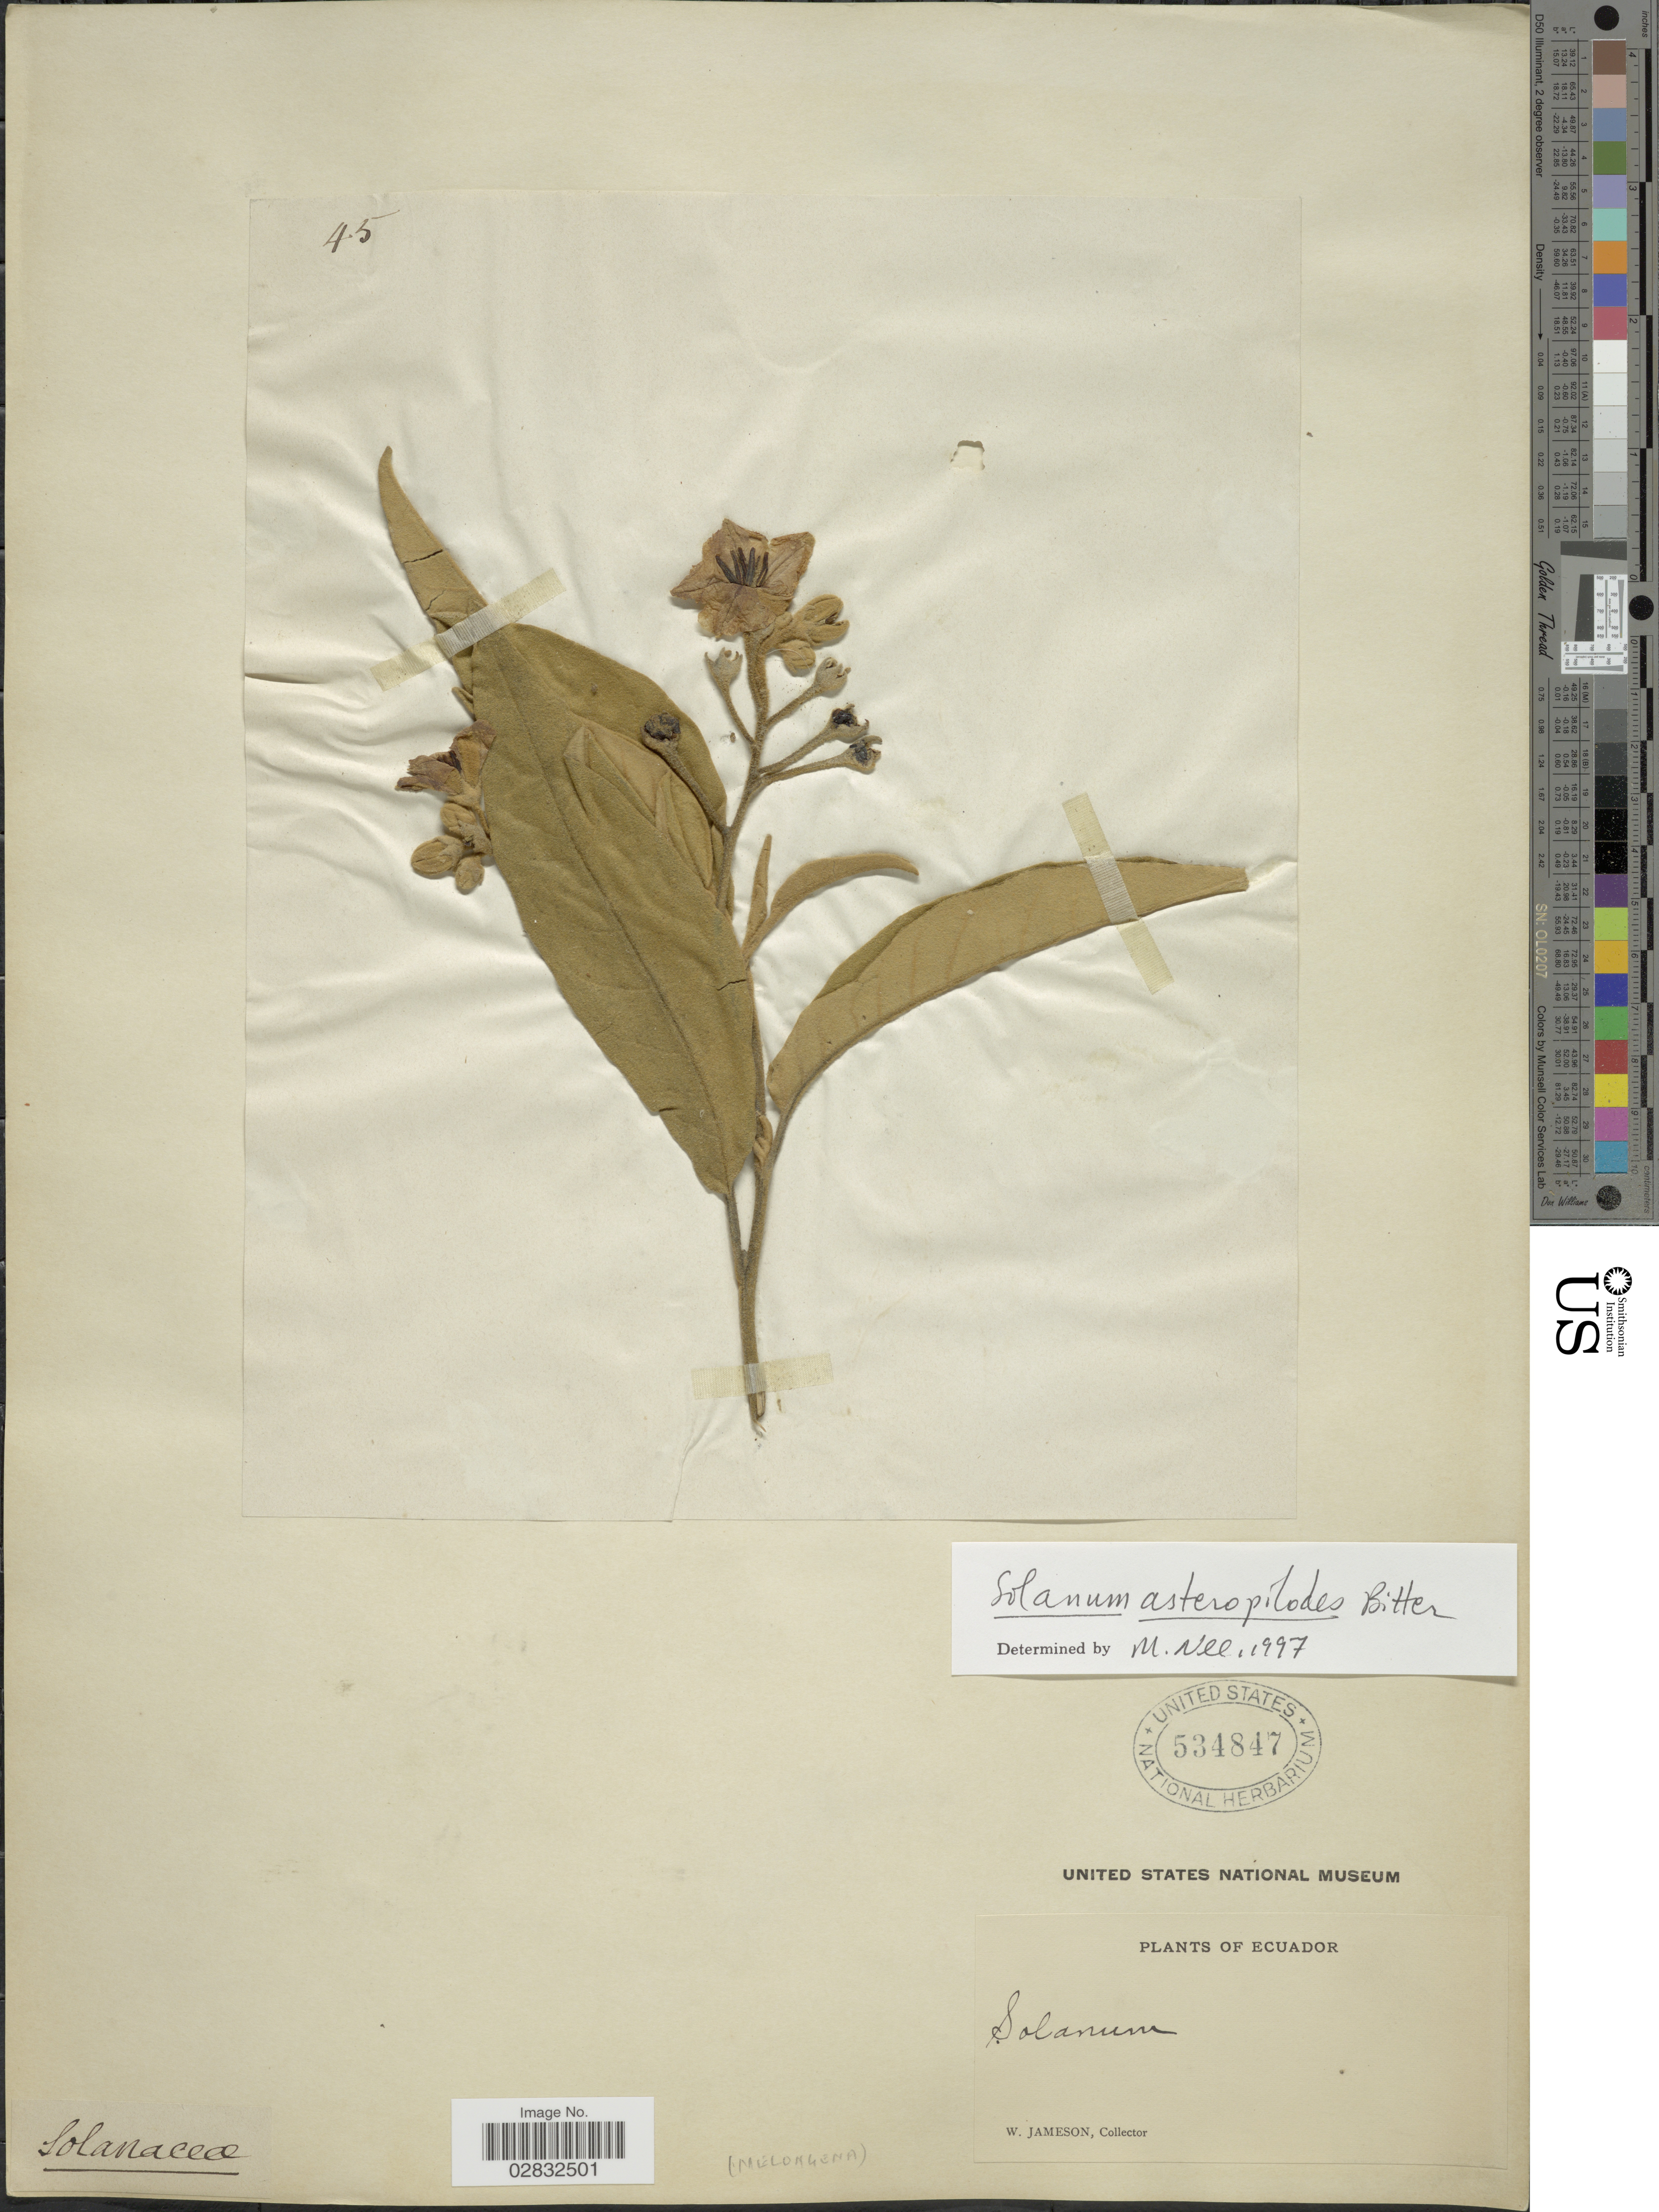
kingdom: Plantae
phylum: Tracheophyta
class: Magnoliopsida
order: Solanales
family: Solanaceae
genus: Solanum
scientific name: Solanum asteropilodes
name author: Bitter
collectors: W. Jameson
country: Ecuador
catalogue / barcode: US 534847